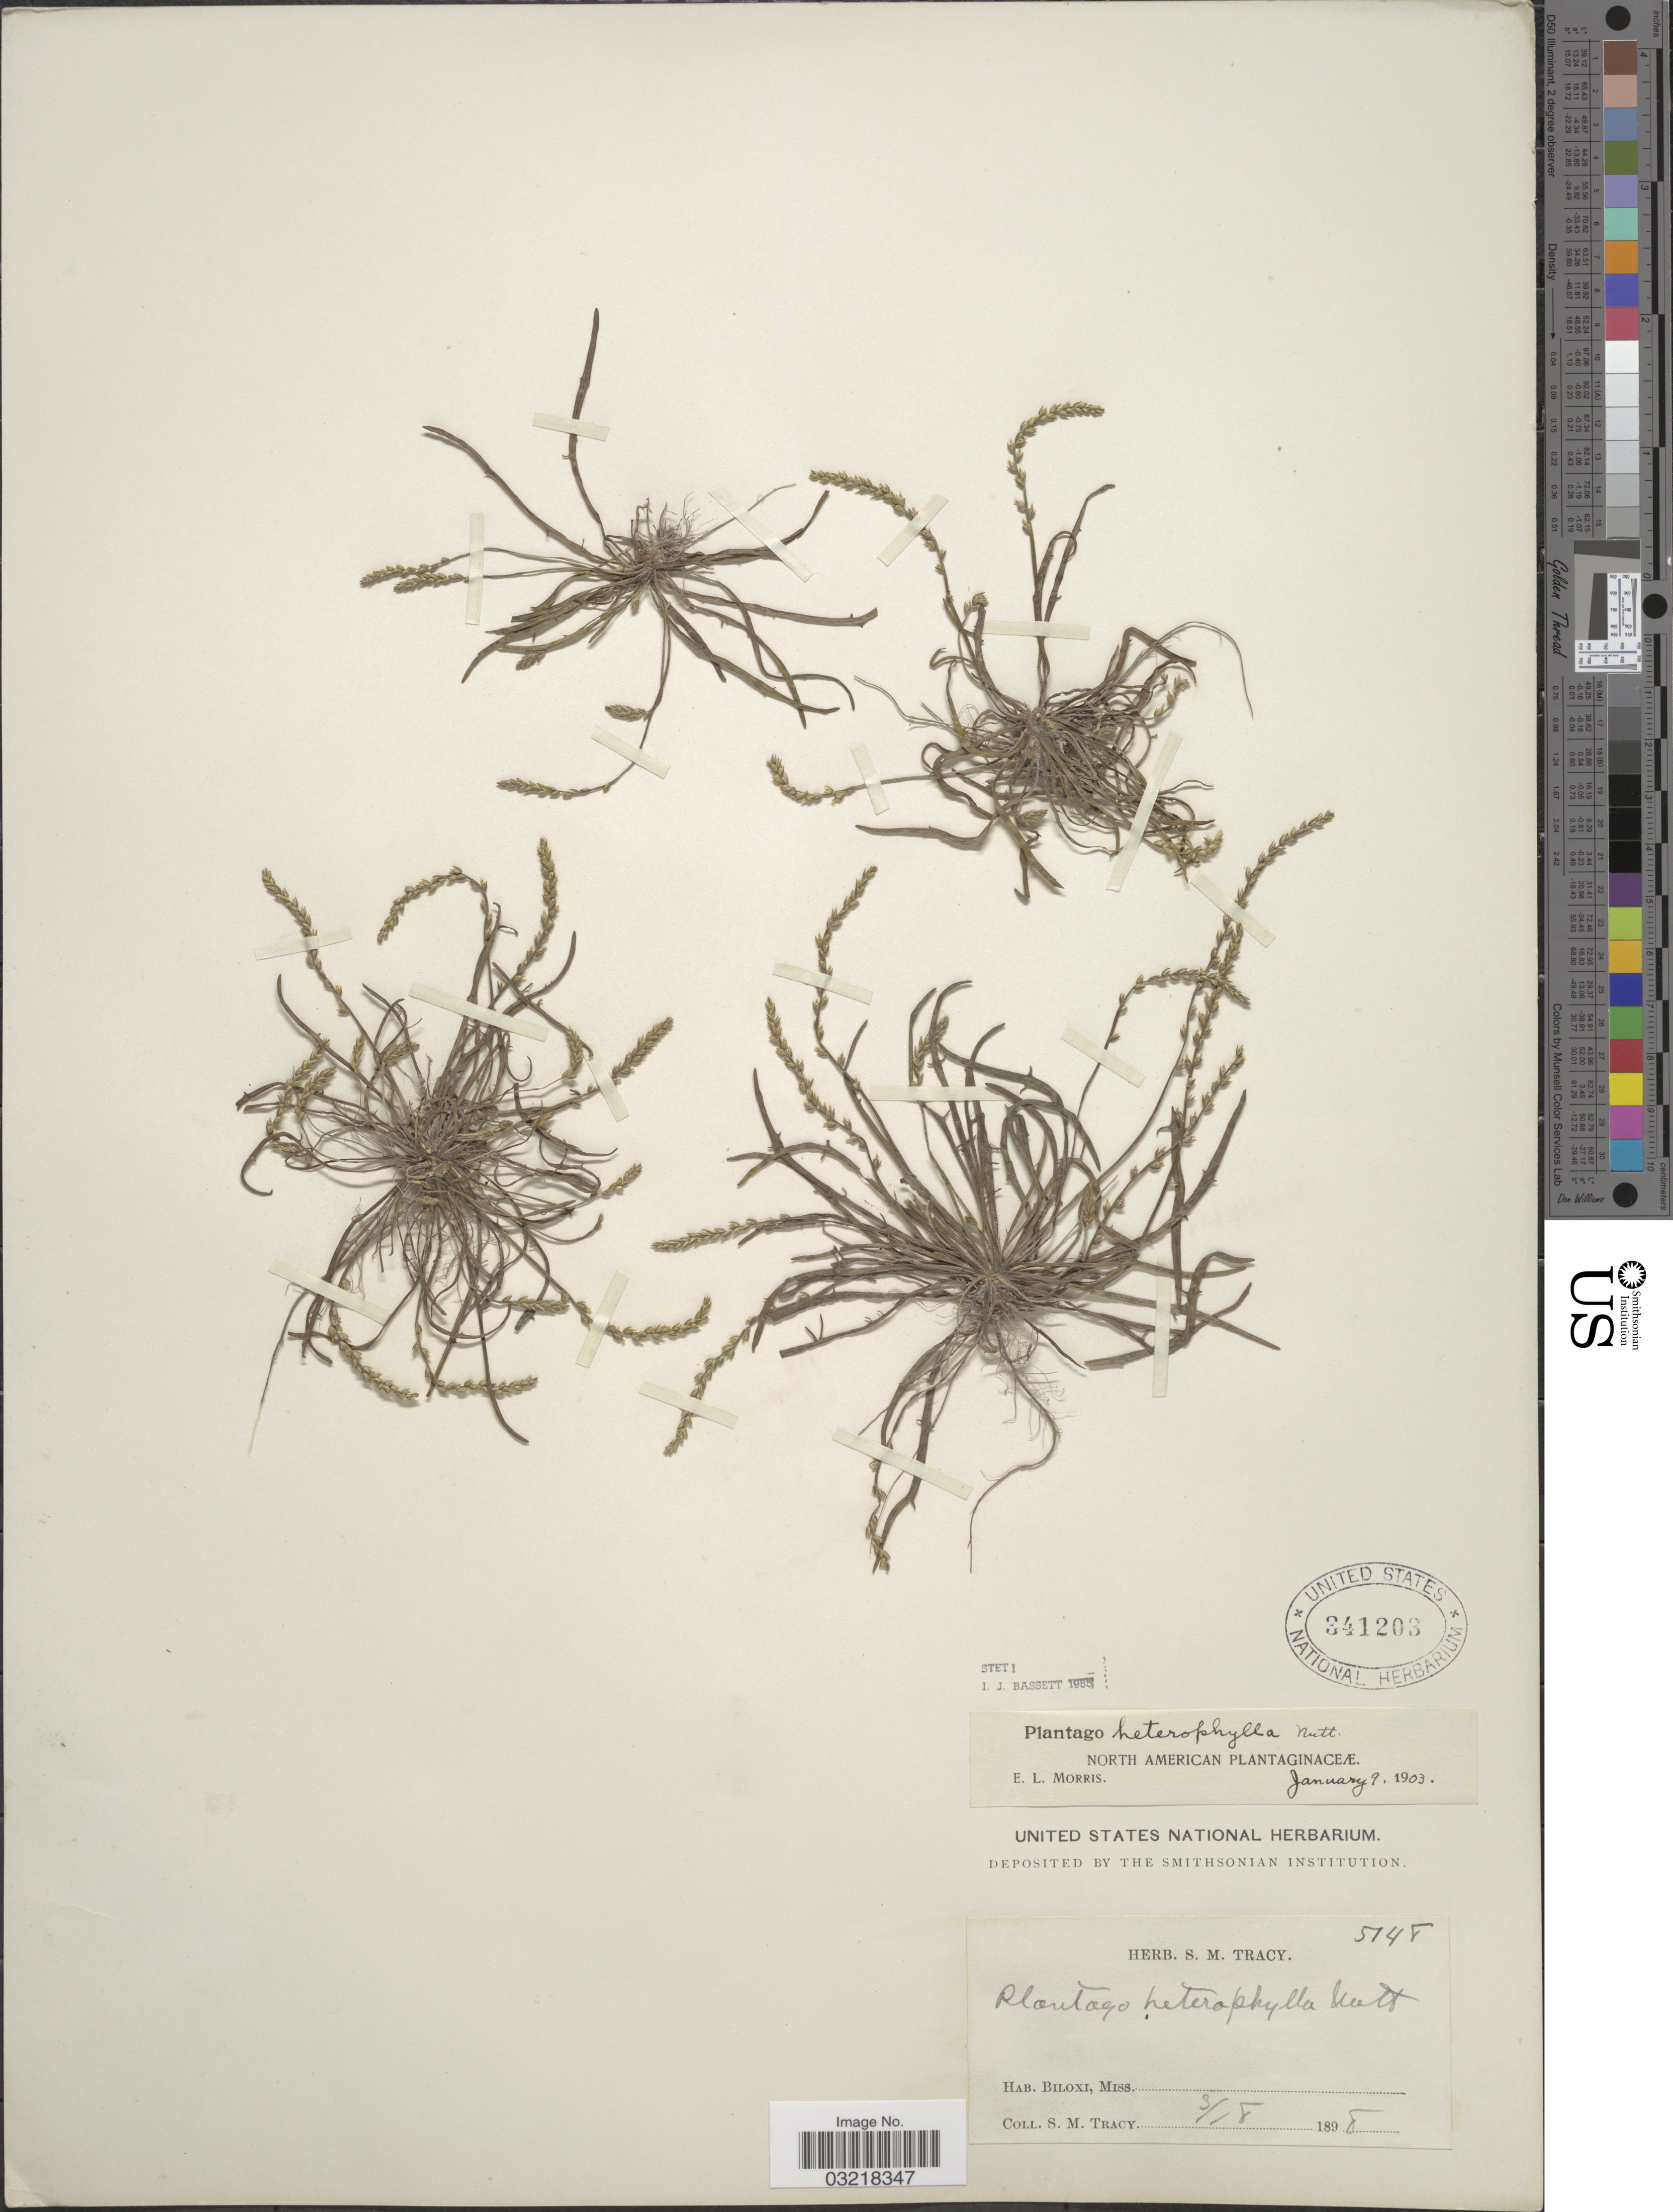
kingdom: Plantae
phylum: Tracheophyta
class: Magnoliopsida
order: Lamiales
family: Plantaginaceae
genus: Plantago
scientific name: Plantago heterophylla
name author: Nutt.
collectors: S. M. Tracy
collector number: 5148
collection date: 1898-03-18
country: United States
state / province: Mississippi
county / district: Harrison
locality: Biloxi.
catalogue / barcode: US 341203